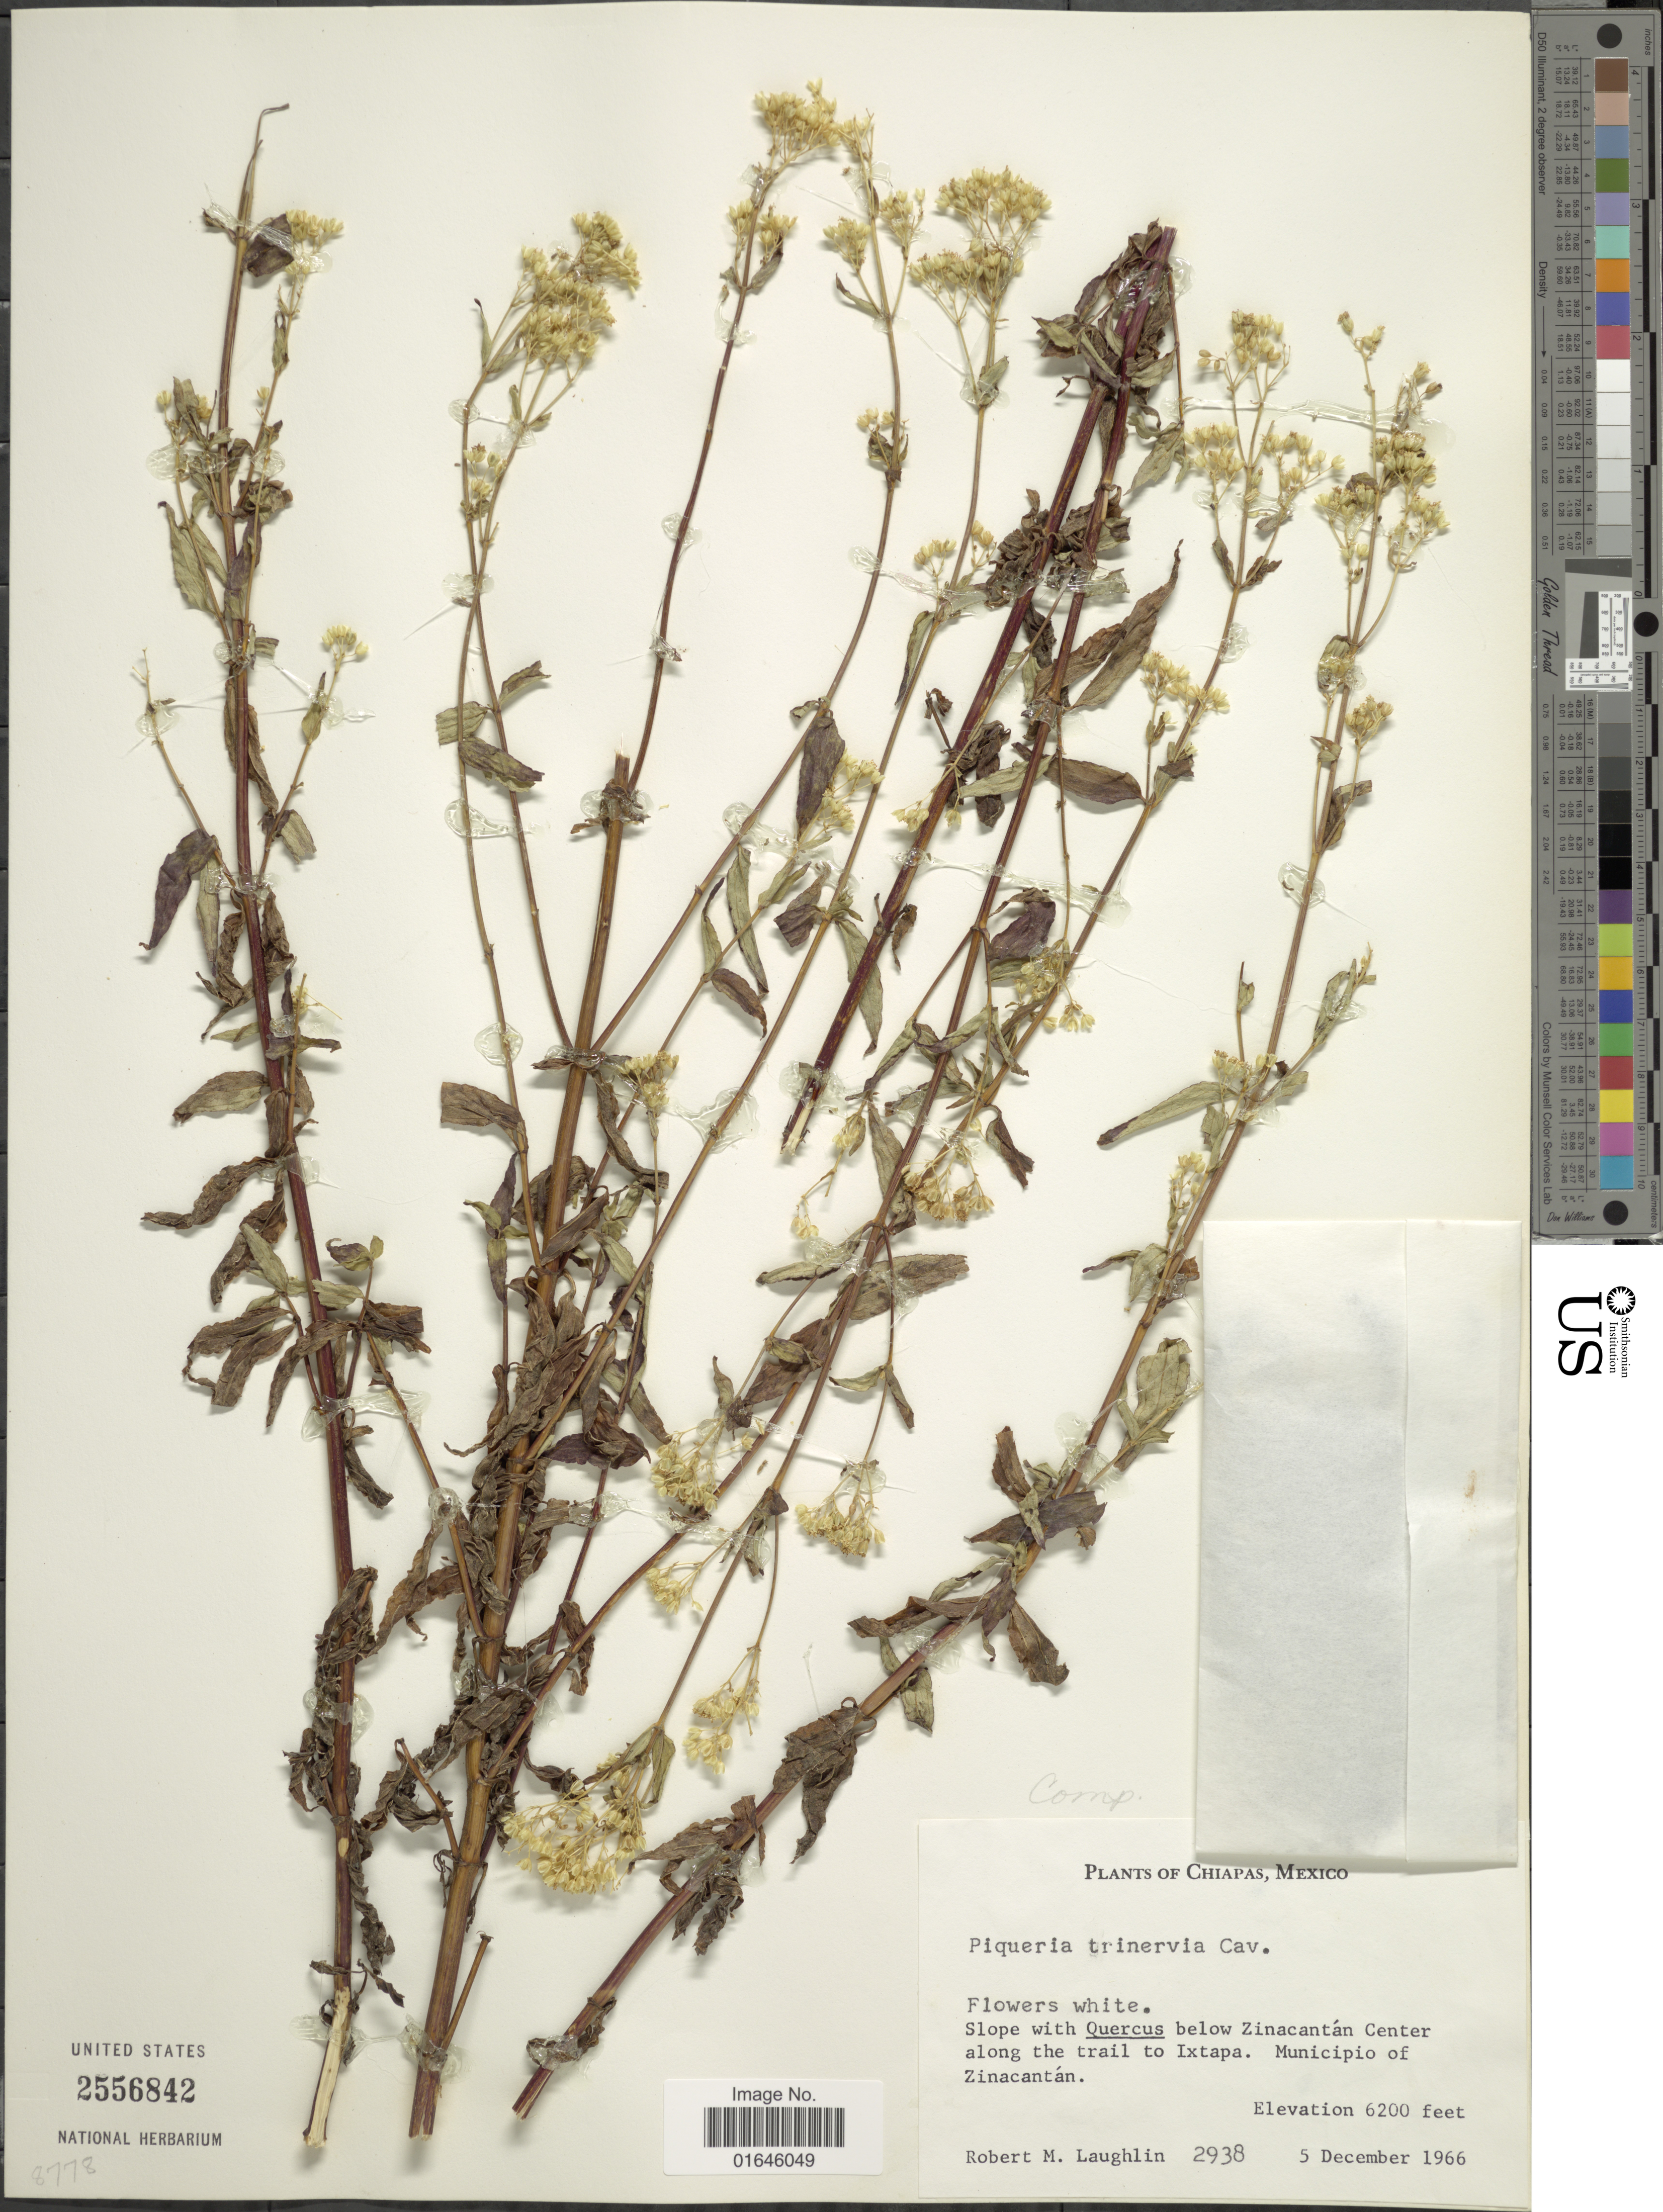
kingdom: Plantae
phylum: Tracheophyta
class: Magnoliopsida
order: Asterales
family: Asteraceae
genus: Piqueria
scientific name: Piqueria trinervia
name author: Cav.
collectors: R. M. Laughlin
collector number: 2938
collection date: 1966-12-05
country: Mexico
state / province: Chiapas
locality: Below Zinacantan Center along the trail to Ixtapa, Municipio of Zinacantan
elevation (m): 1890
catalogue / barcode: US 2556842